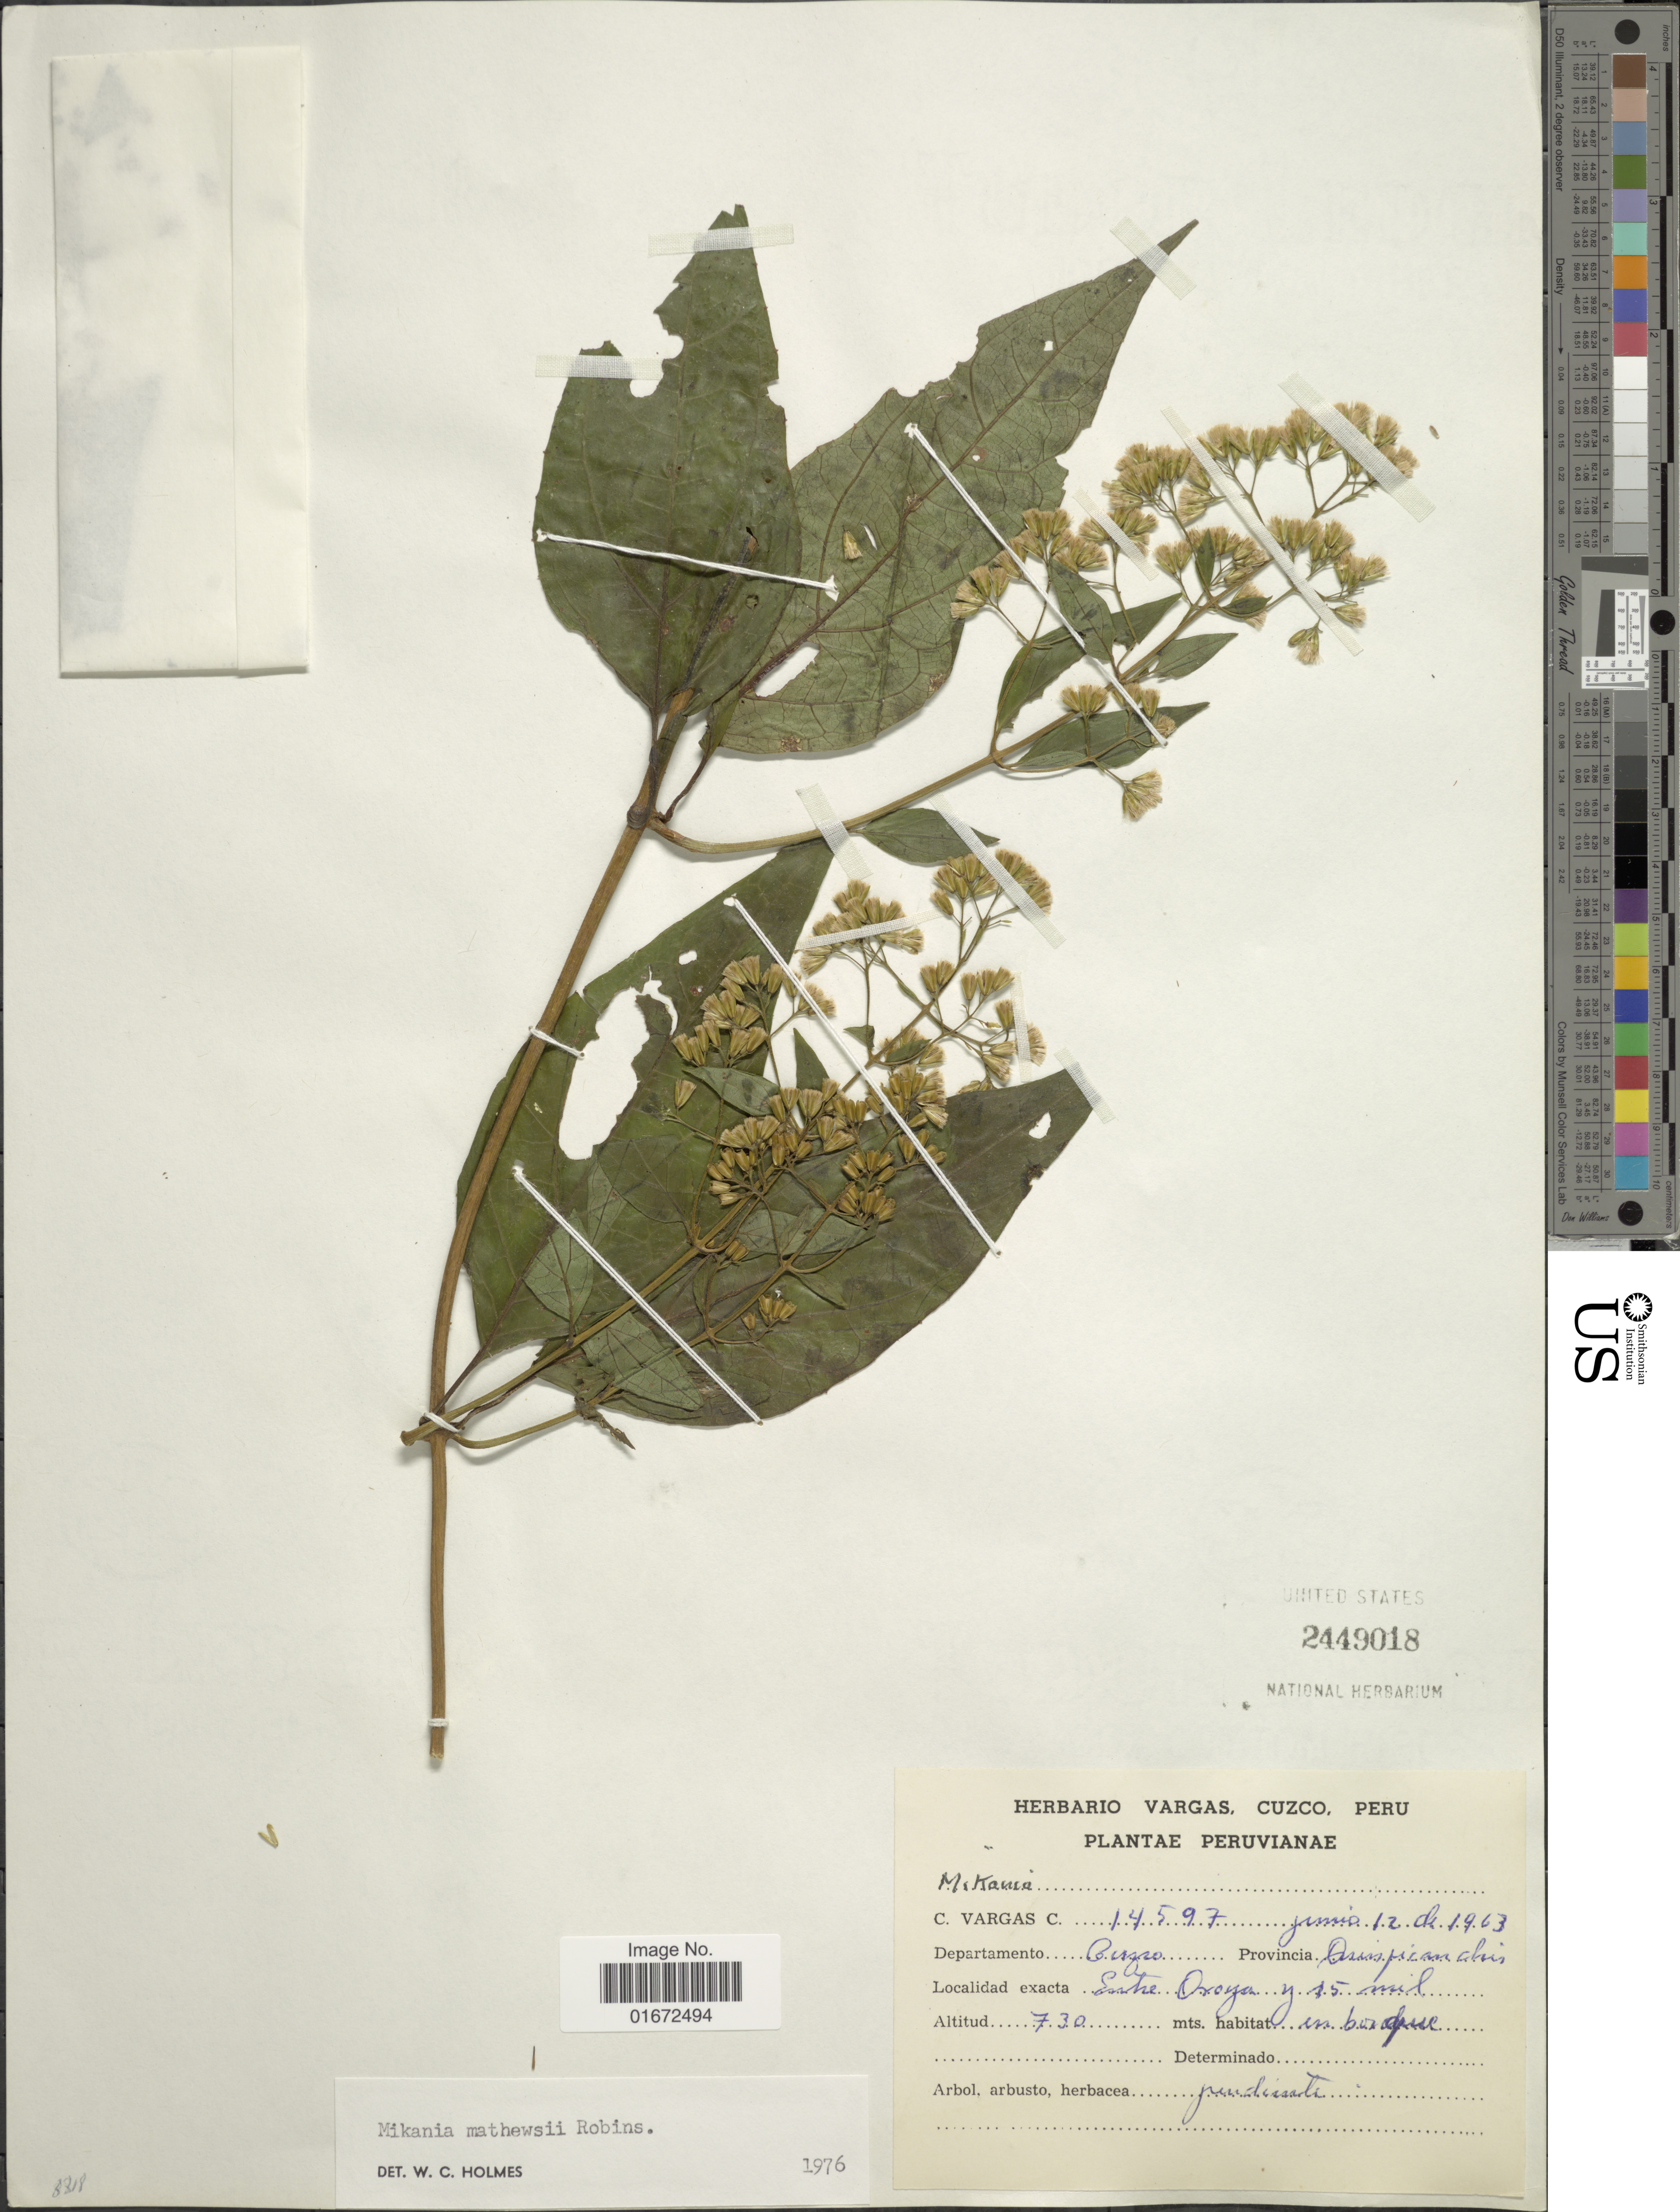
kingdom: Plantae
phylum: Tracheophyta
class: Magnoliopsida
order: Asterales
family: Asteraceae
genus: Mikania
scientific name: Mikania mathewsii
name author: B.L. Rob.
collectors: C. Vargas Calderón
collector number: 14597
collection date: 1963-06-12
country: Peru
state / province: Cusco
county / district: Quispicanchis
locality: Entre Oroya y 15 mil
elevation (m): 730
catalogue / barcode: US 2449018